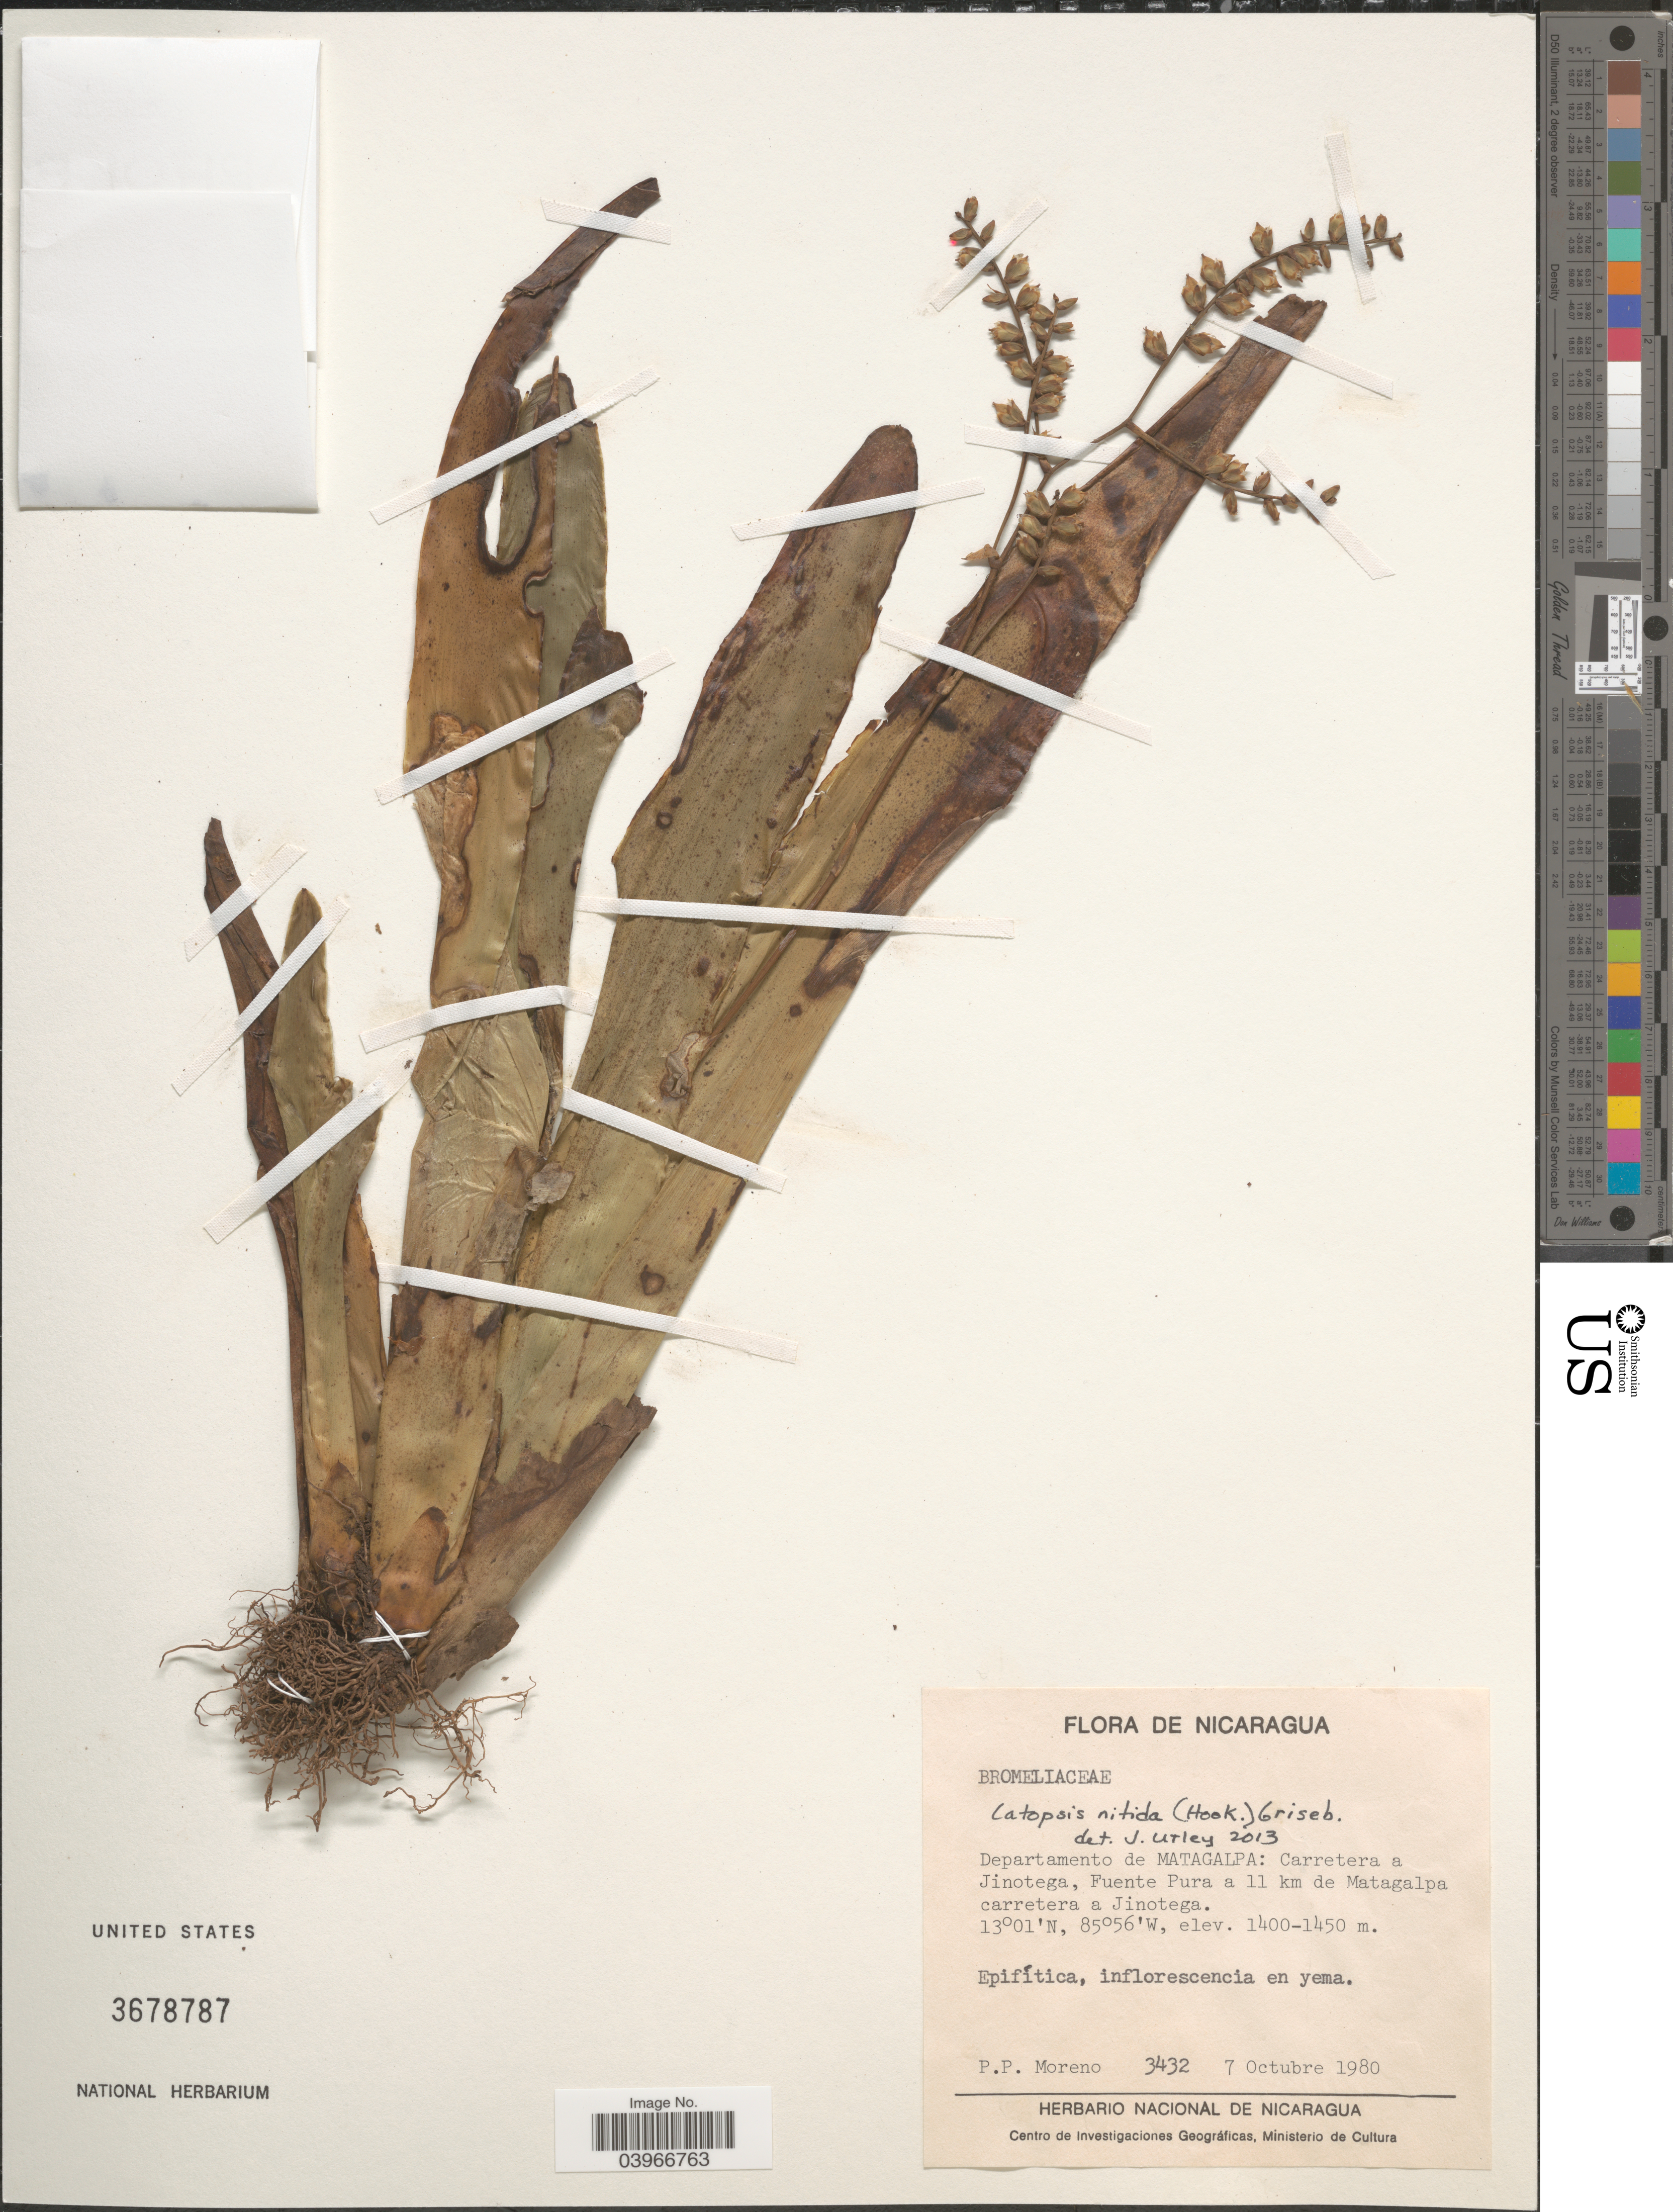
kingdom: Plantae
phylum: Tracheophyta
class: Liliopsida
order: Poales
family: Bromeliaceae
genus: Catopsis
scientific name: Catopsis nitida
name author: (Hook.) Griseb.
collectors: P. Moreno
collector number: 3432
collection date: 1980-10-07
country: Nicaragua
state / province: Matagalpa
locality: Departamento de Matagalpa: Carretera a Jinotega, Fuente Pura a 11 km de Matagalpa carretera a Jinotega.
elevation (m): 1400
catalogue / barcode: US 3678787